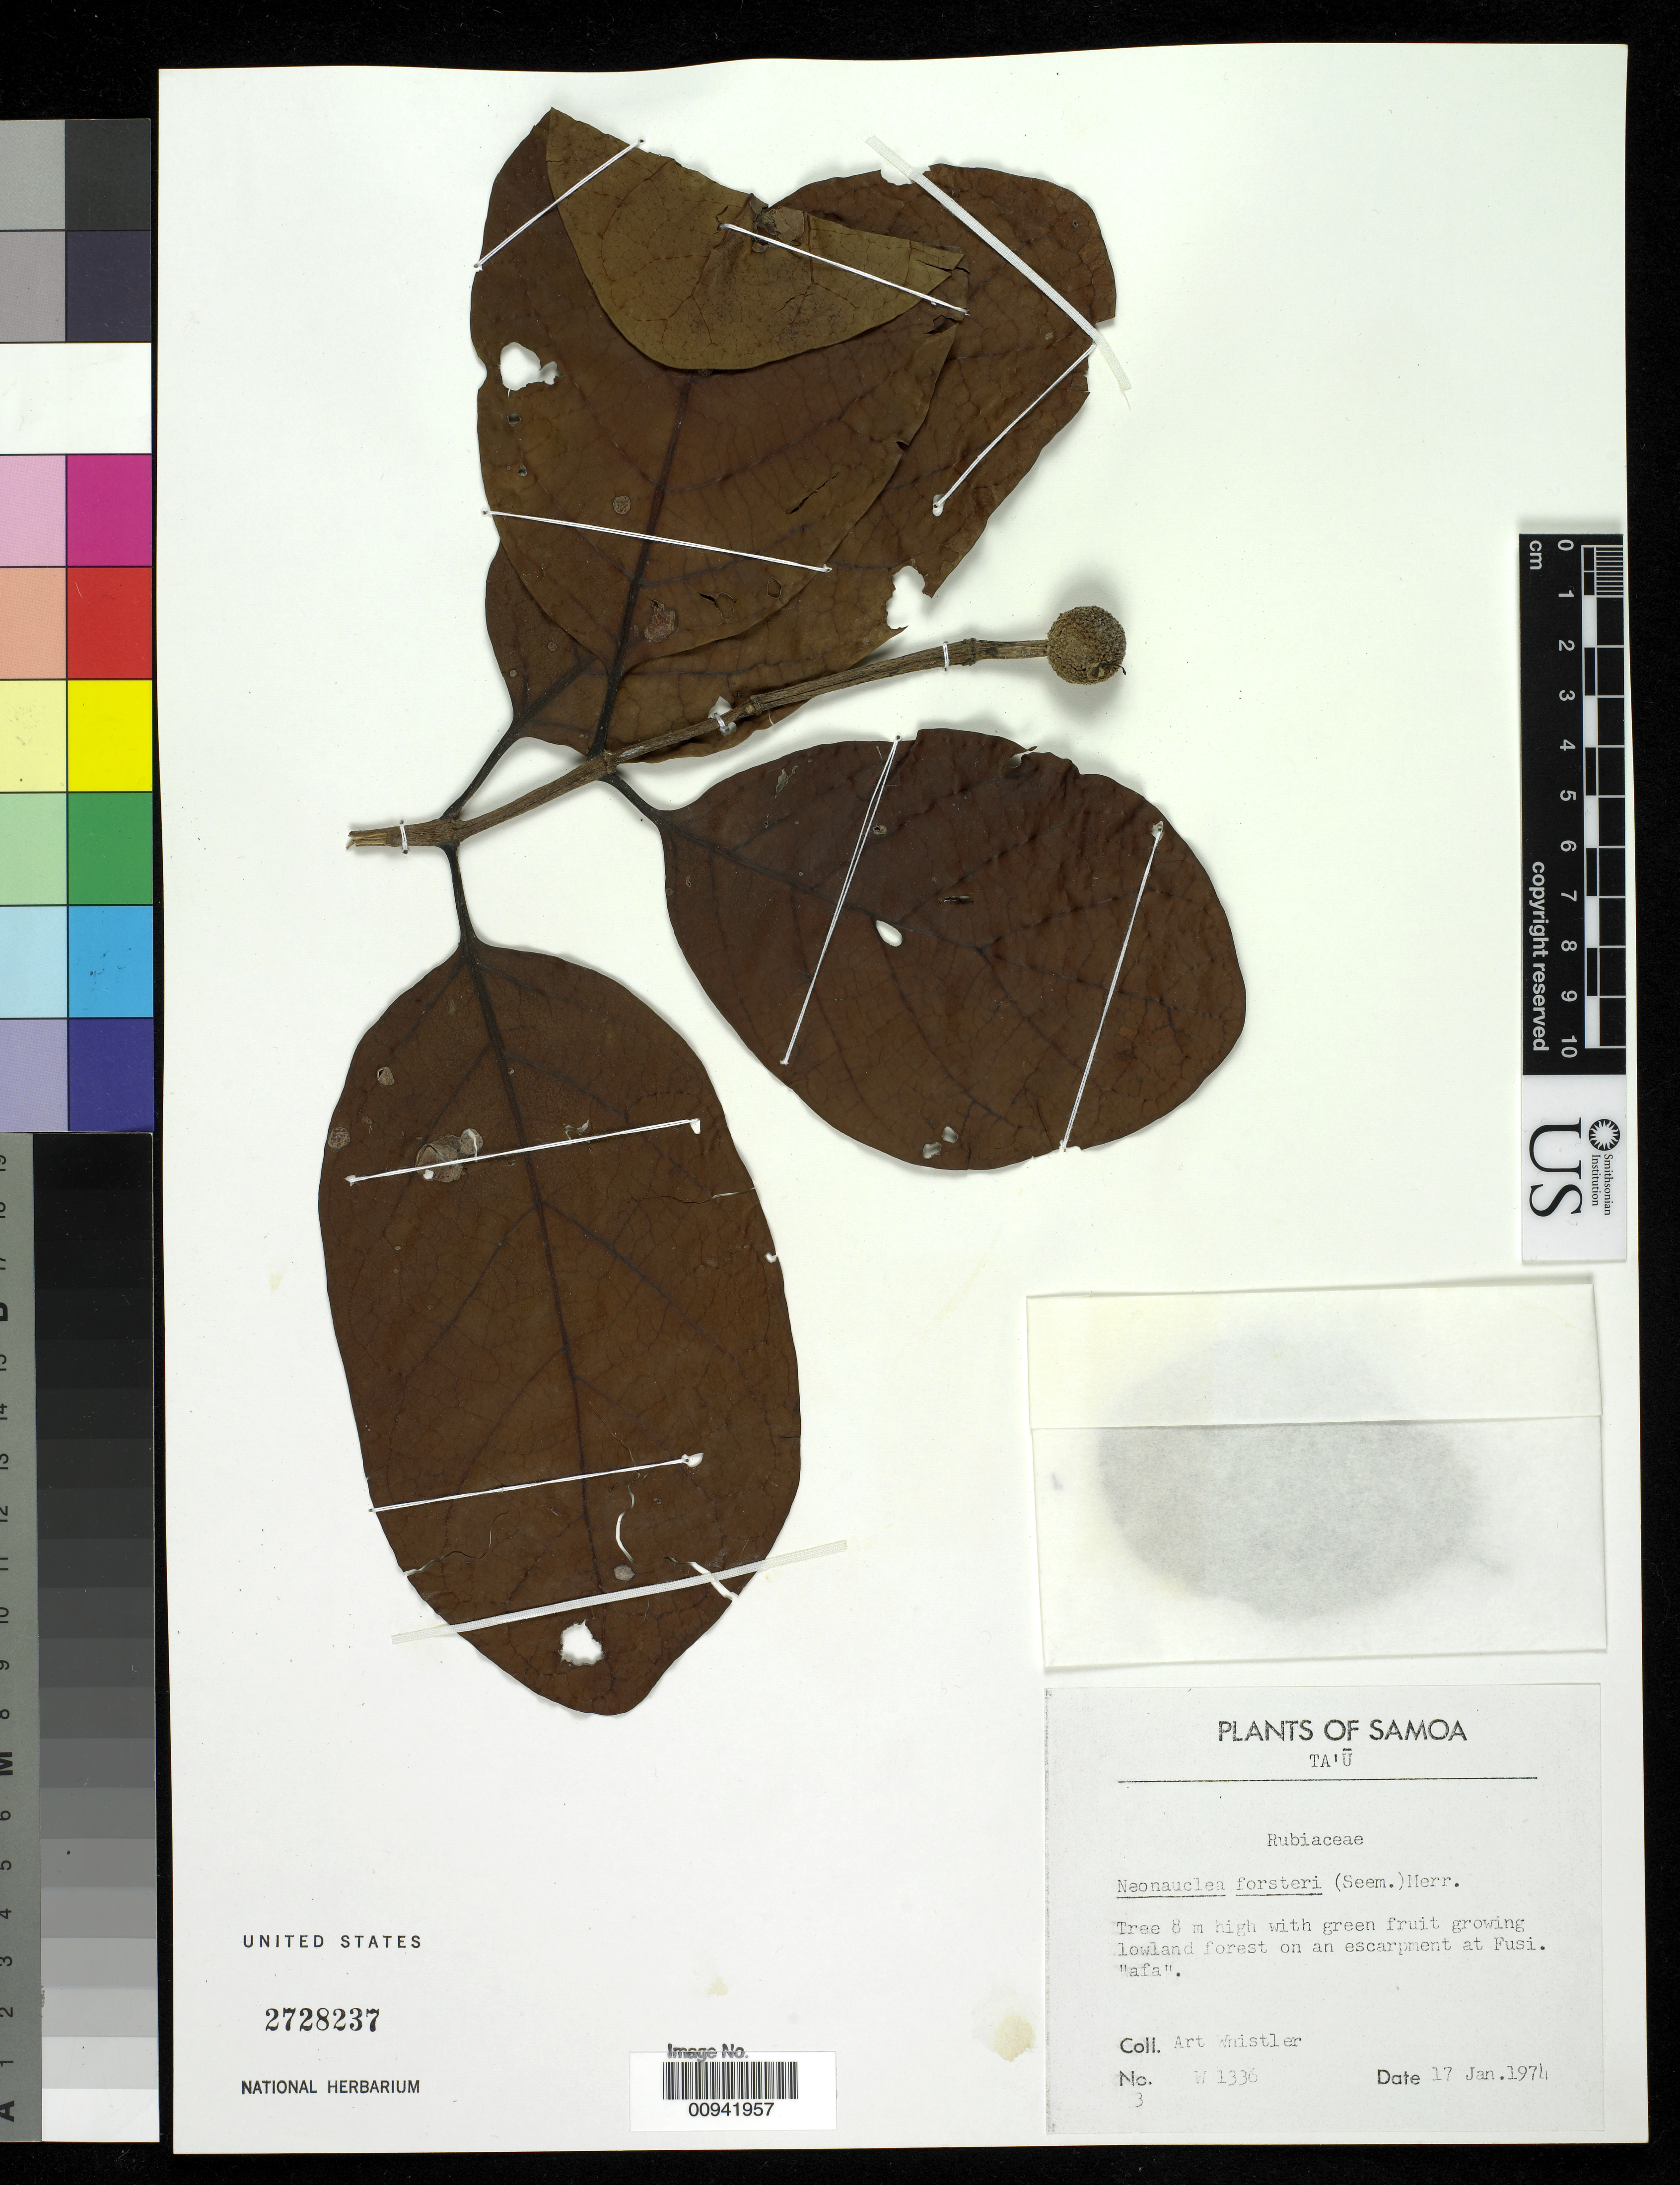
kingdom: Plantae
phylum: Tracheophyta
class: Magnoliopsida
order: Gentianales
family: Rubiaceae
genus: Neonauclea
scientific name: Neonauclea forsteri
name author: (Seem.) Merr.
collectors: A. Whistler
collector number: W 1336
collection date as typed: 17 Jan 1974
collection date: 1974-01-17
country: American Samoa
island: Ta'u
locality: Fusi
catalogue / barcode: US 2728237